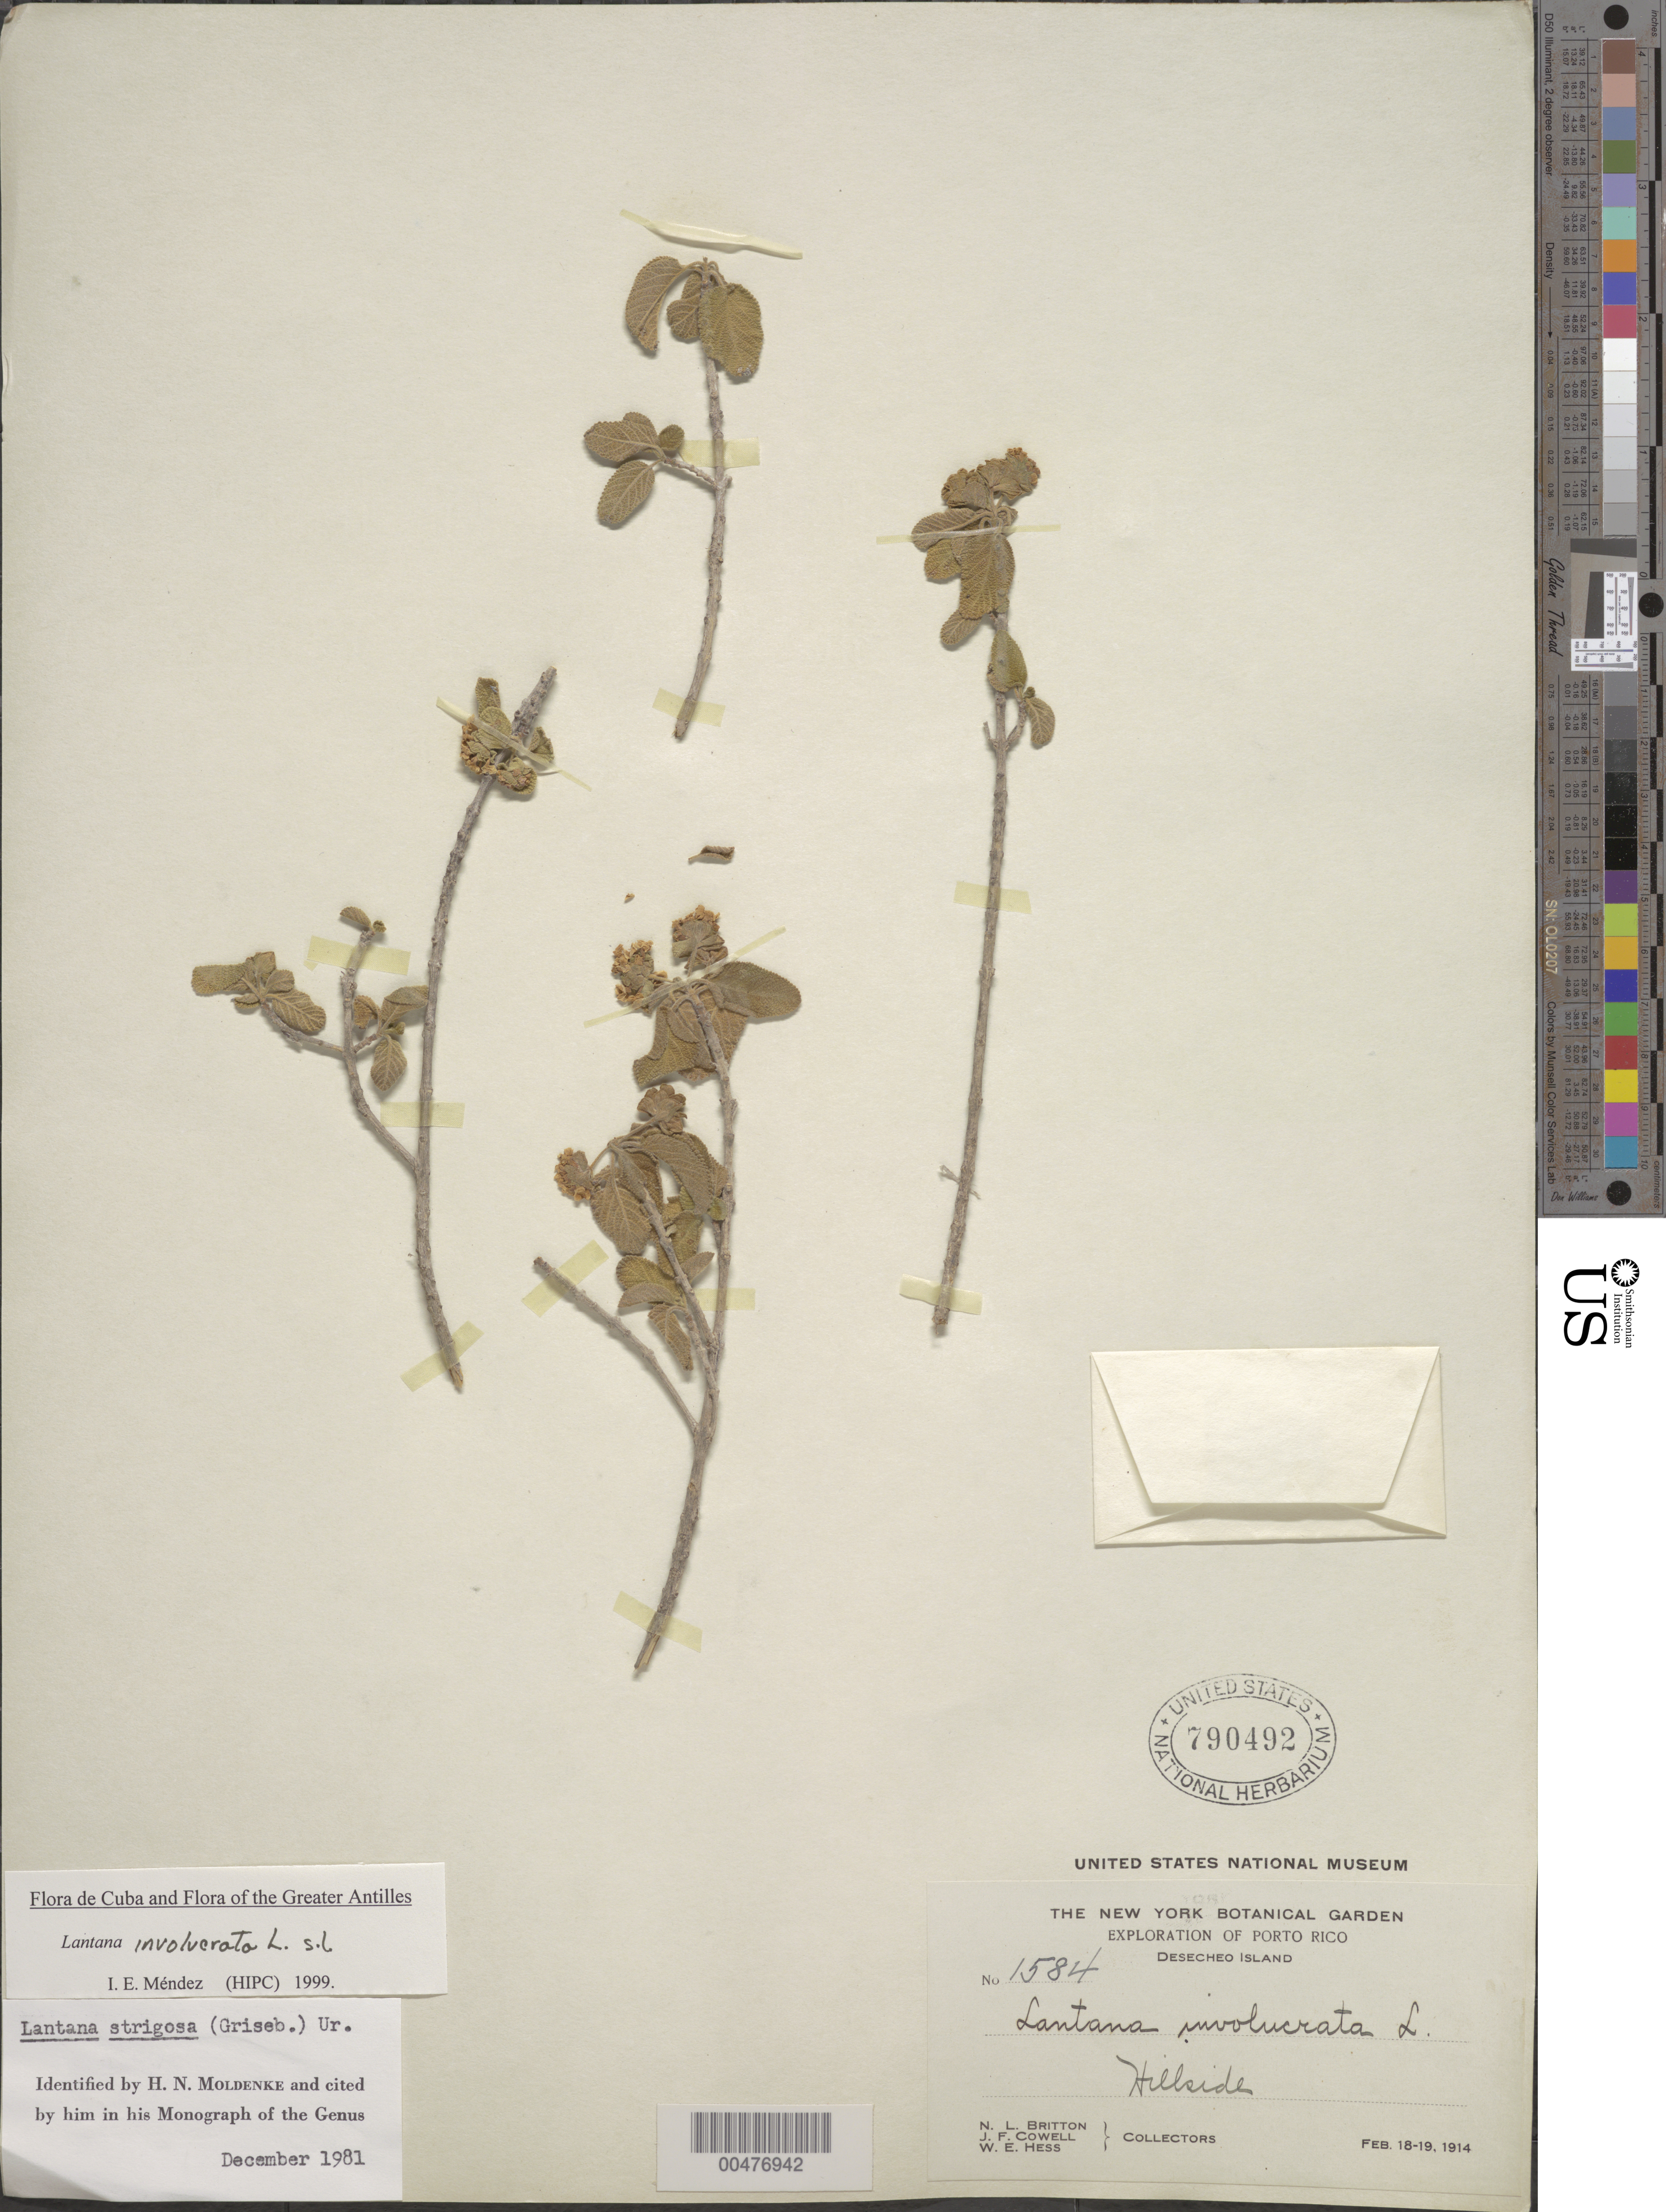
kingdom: Plantae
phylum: Tracheophyta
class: Magnoliopsida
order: Lamiales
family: Verbenaceae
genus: Lantana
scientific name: Lantana involucrata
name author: L.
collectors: N. Britton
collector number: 1584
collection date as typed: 18 Mar 1914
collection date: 1914-03-18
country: Puerto Rico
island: Greater Antilles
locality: Desecheo Island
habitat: Hillside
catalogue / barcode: US 790492